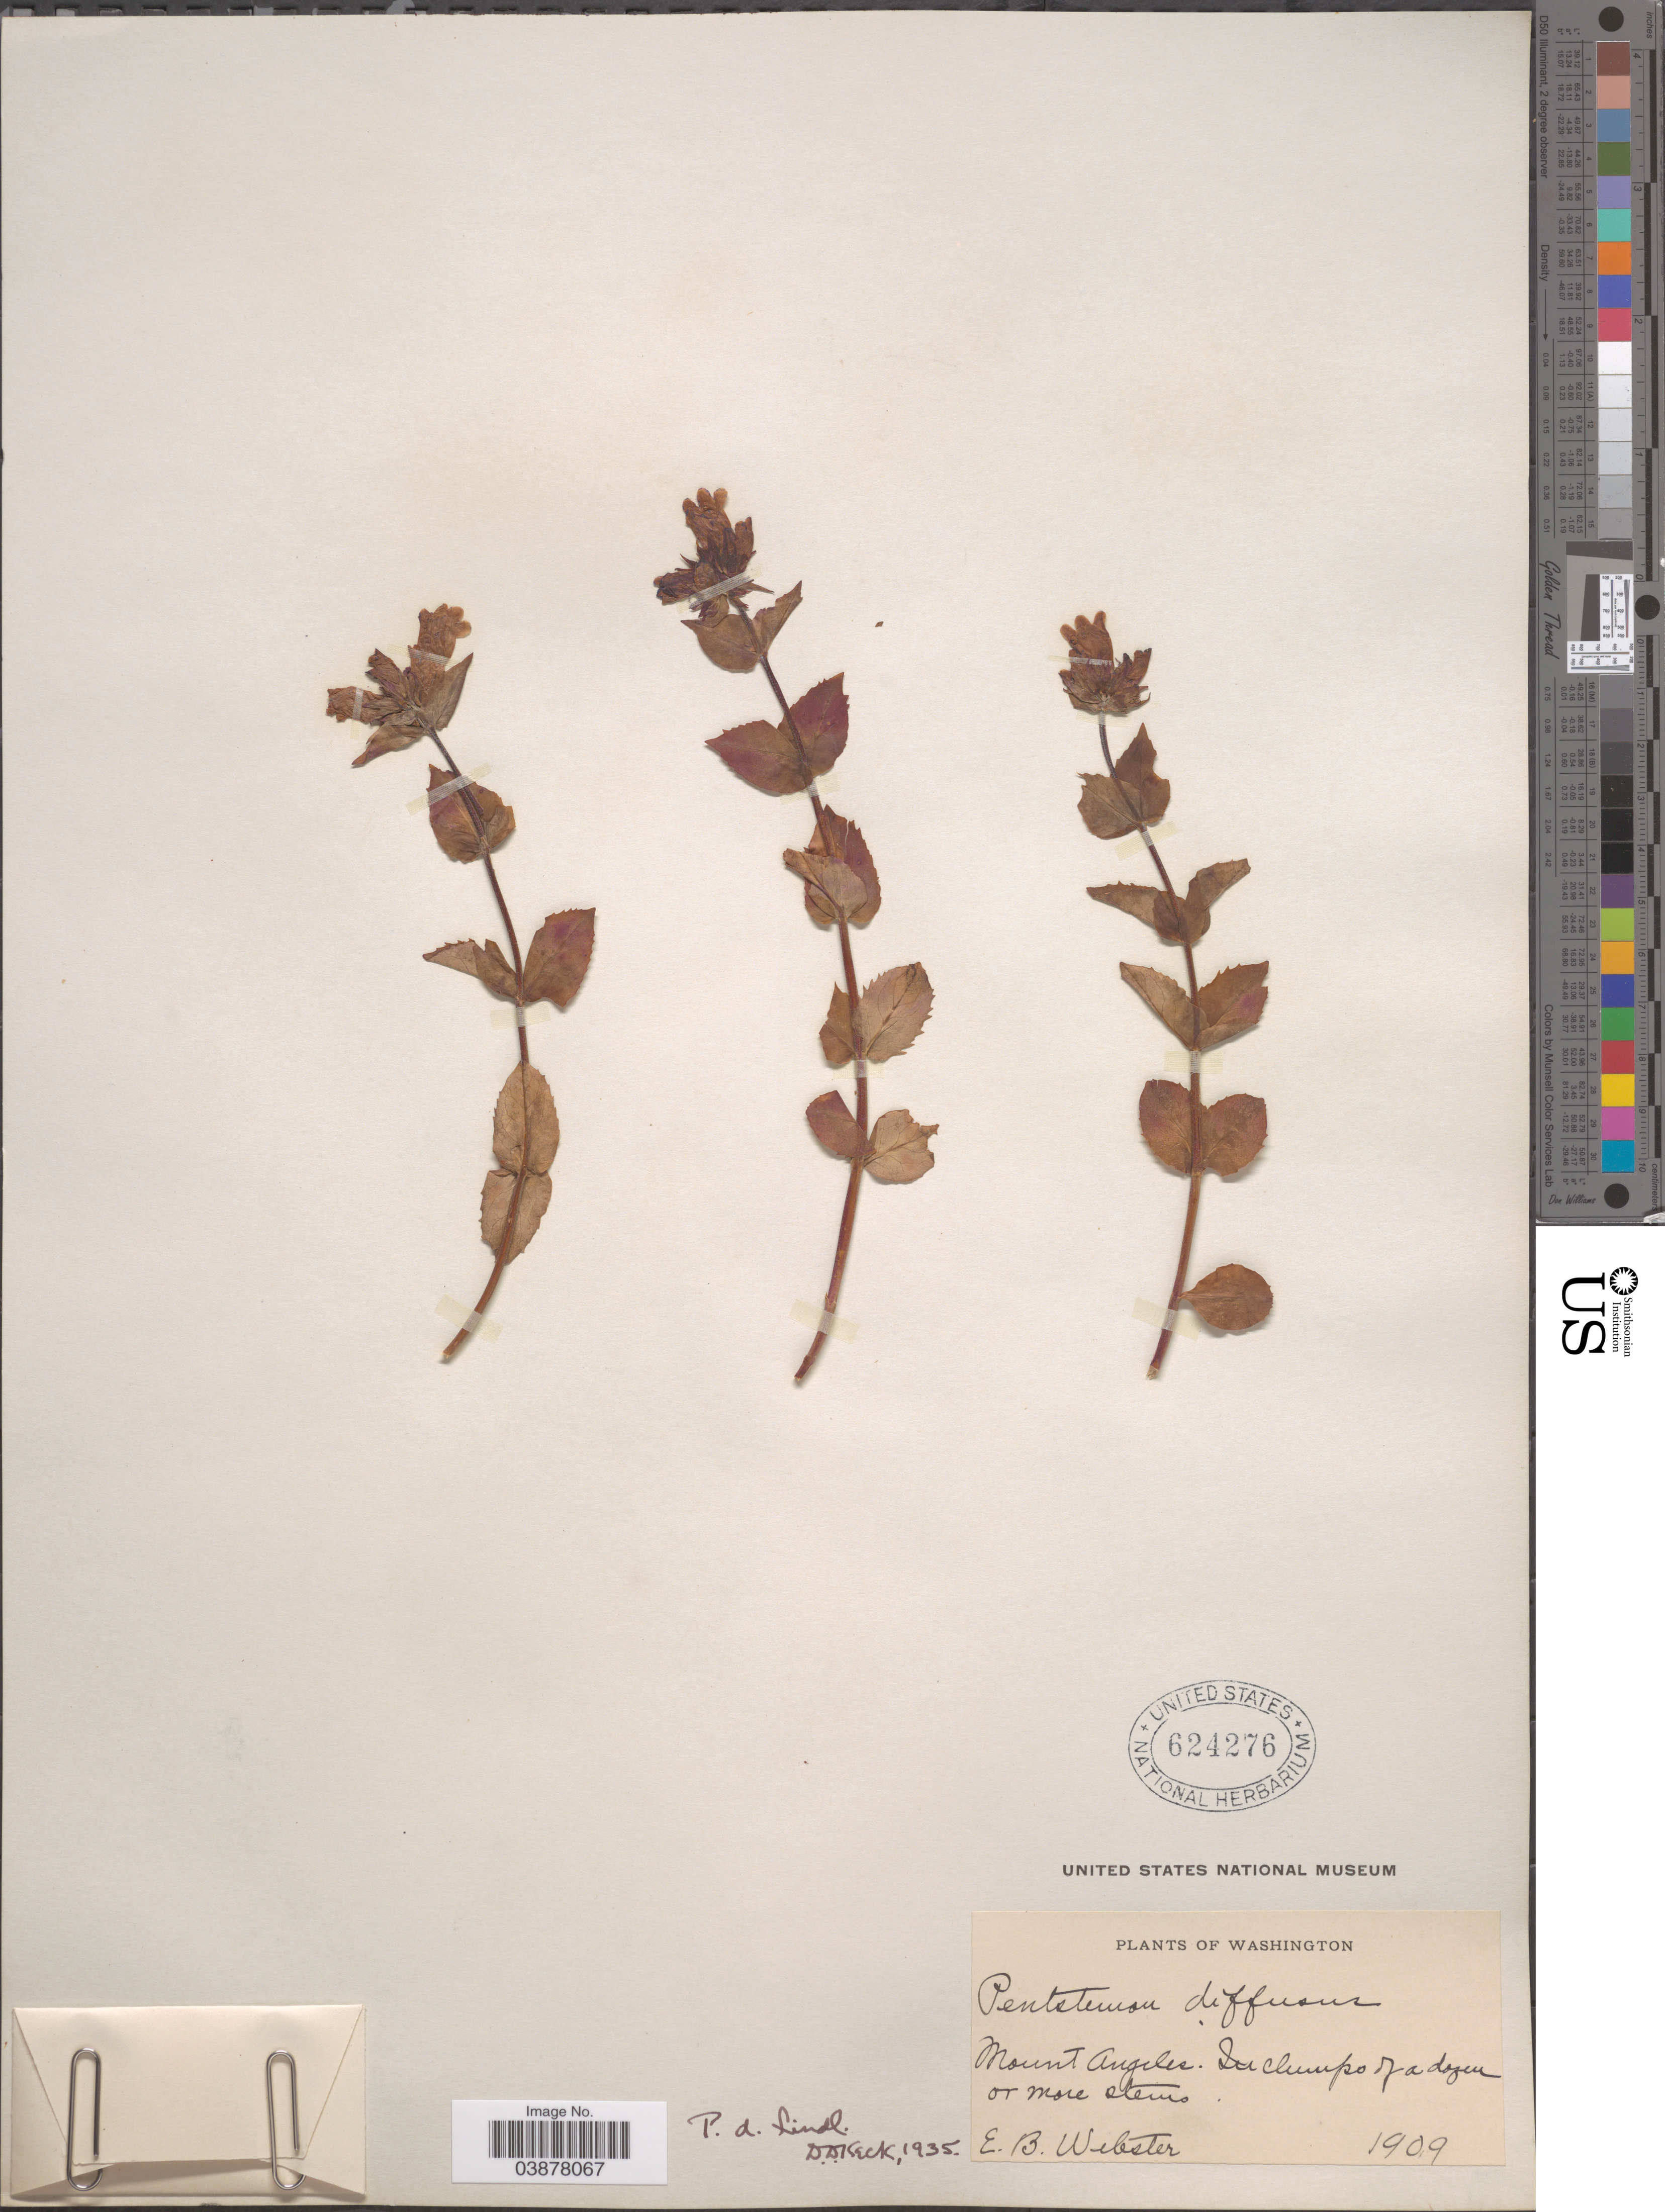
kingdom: Plantae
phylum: Tracheophyta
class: Magnoliopsida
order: Lamiales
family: Plantaginaceae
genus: Penstemon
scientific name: Penstemon serrulatus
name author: Menzies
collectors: E. B. Webster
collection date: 1909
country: United States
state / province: Washington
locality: Mount Angeles.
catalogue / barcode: US 624276